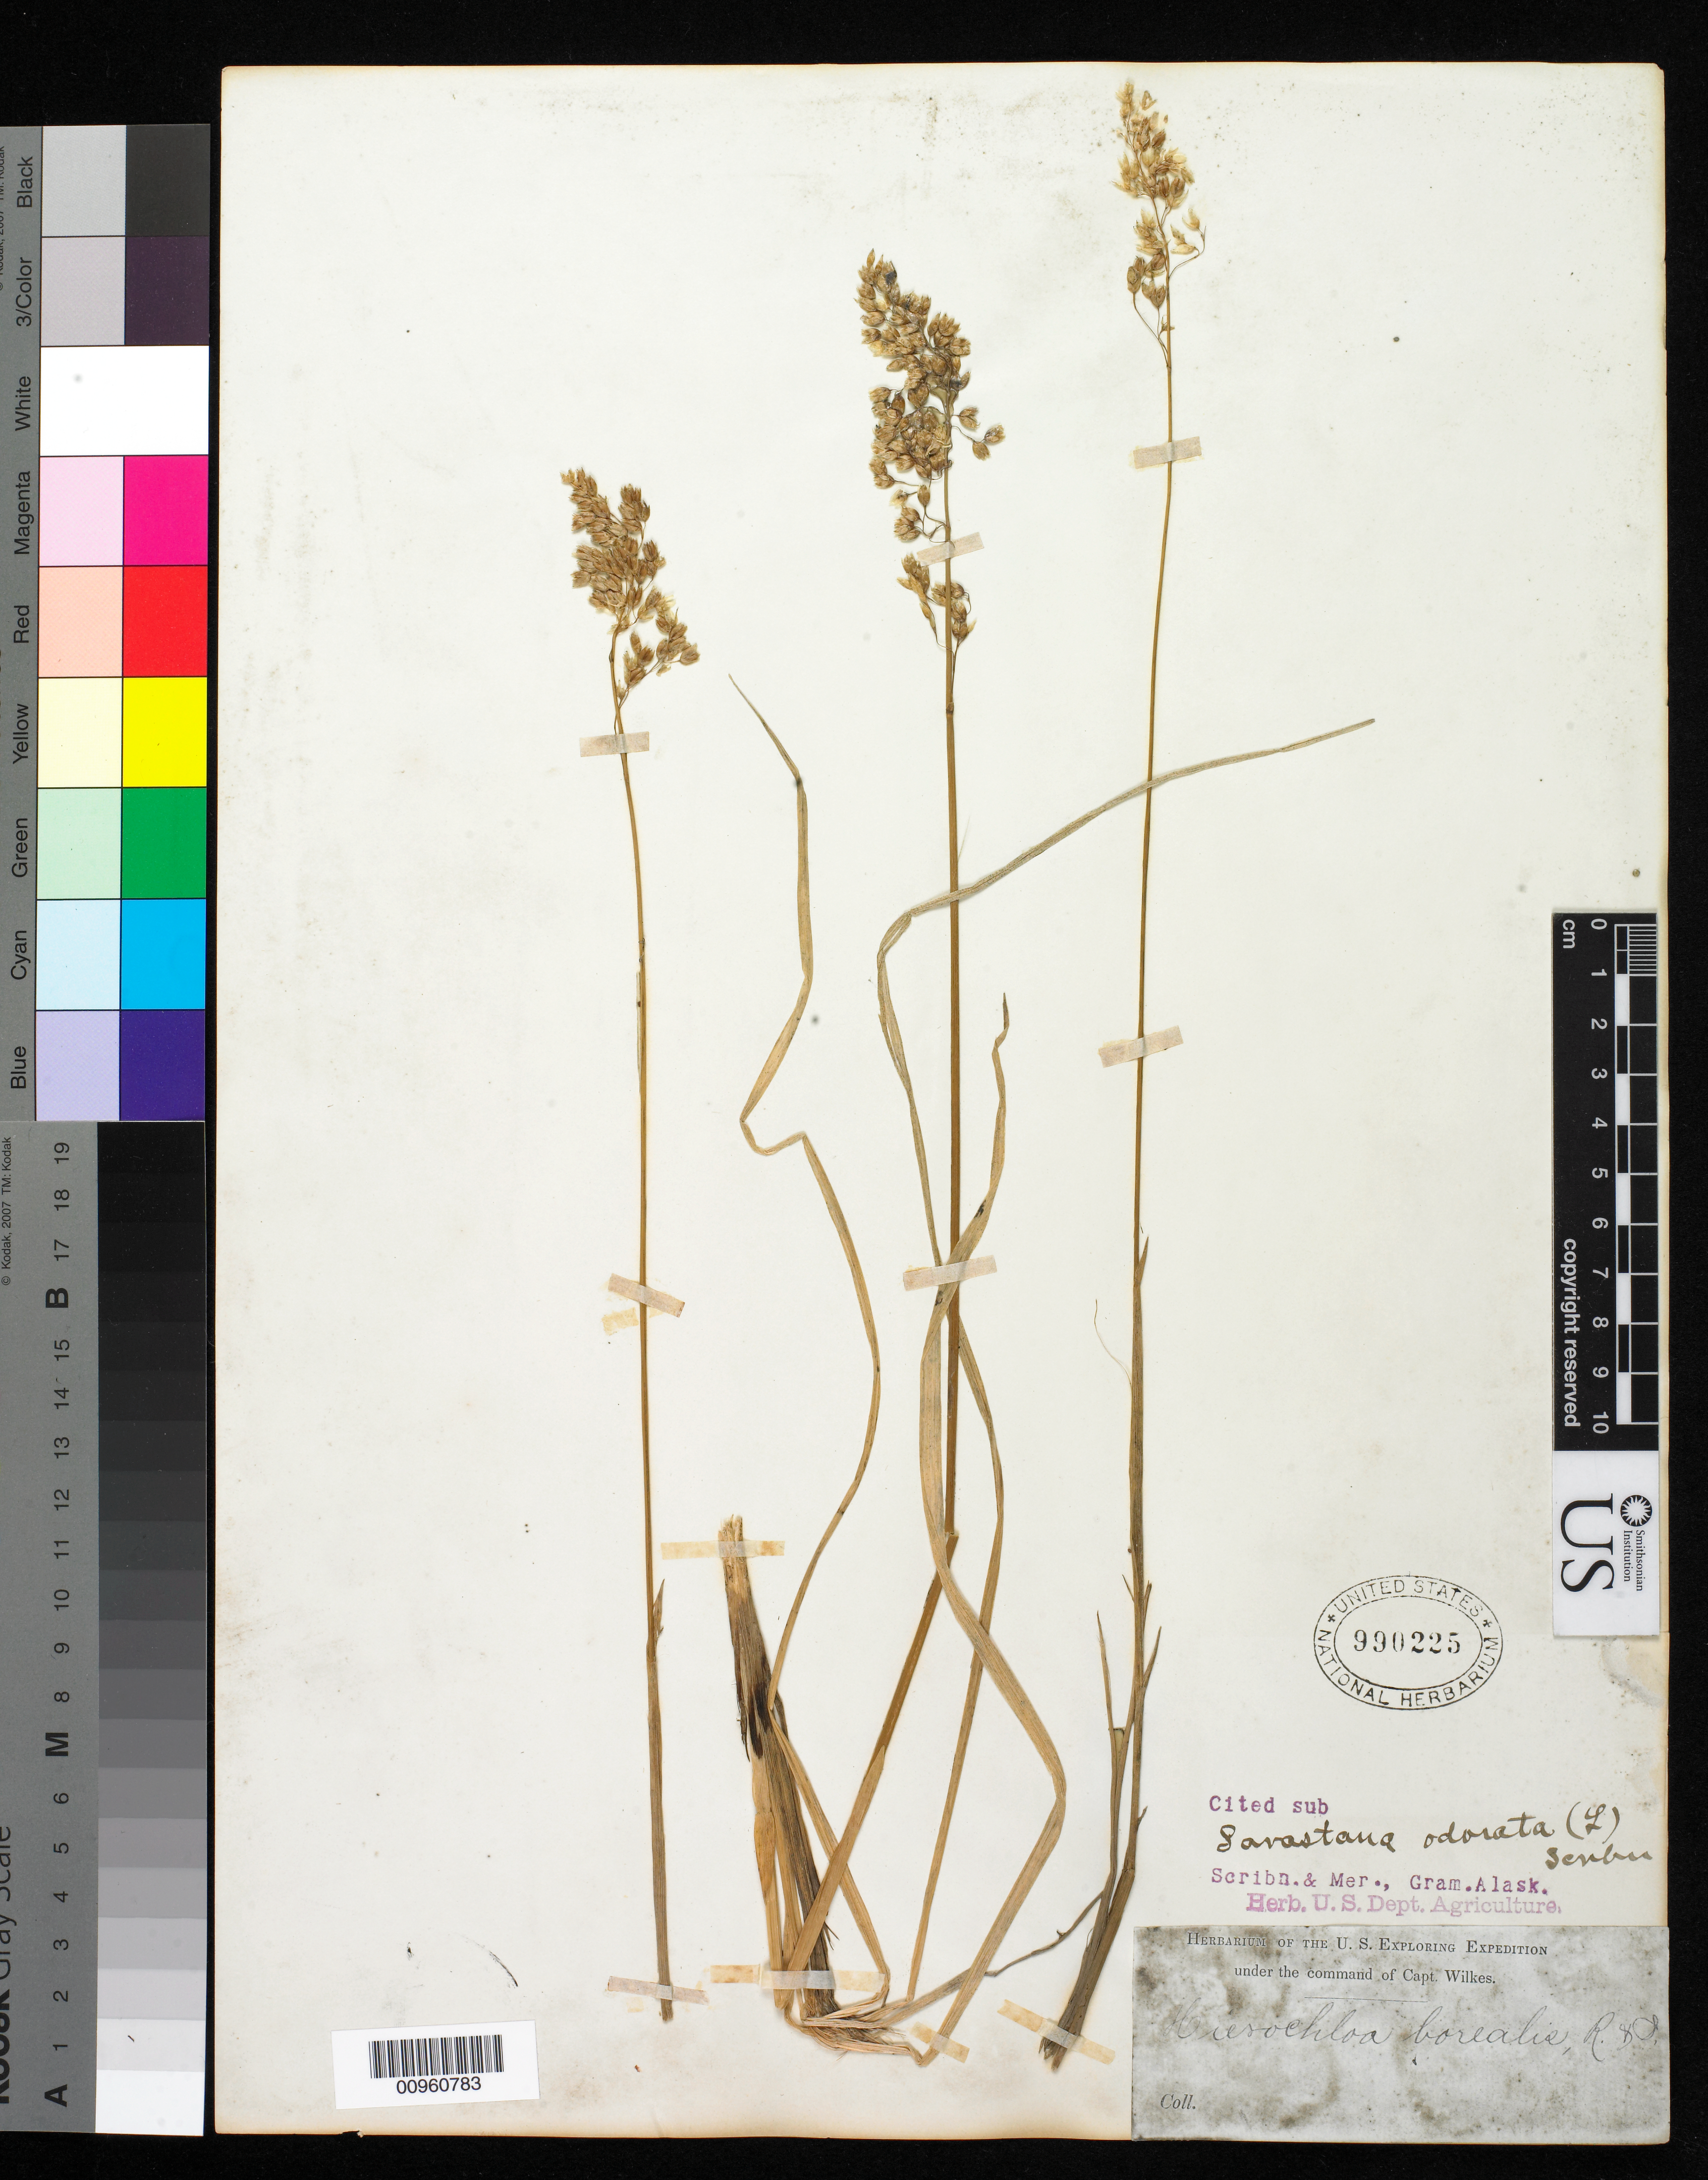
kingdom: Plantae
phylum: Tracheophyta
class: Liliopsida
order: Poales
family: Poaceae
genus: Anthoxanthum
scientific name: Anthoxanthum nitens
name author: (G.H. Weber) R.T.A. Schouten & Veldkamp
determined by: Poaceae Reorganization Project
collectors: Wilkes Explor. Exped.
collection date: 1838/1842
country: United States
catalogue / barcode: US 990225